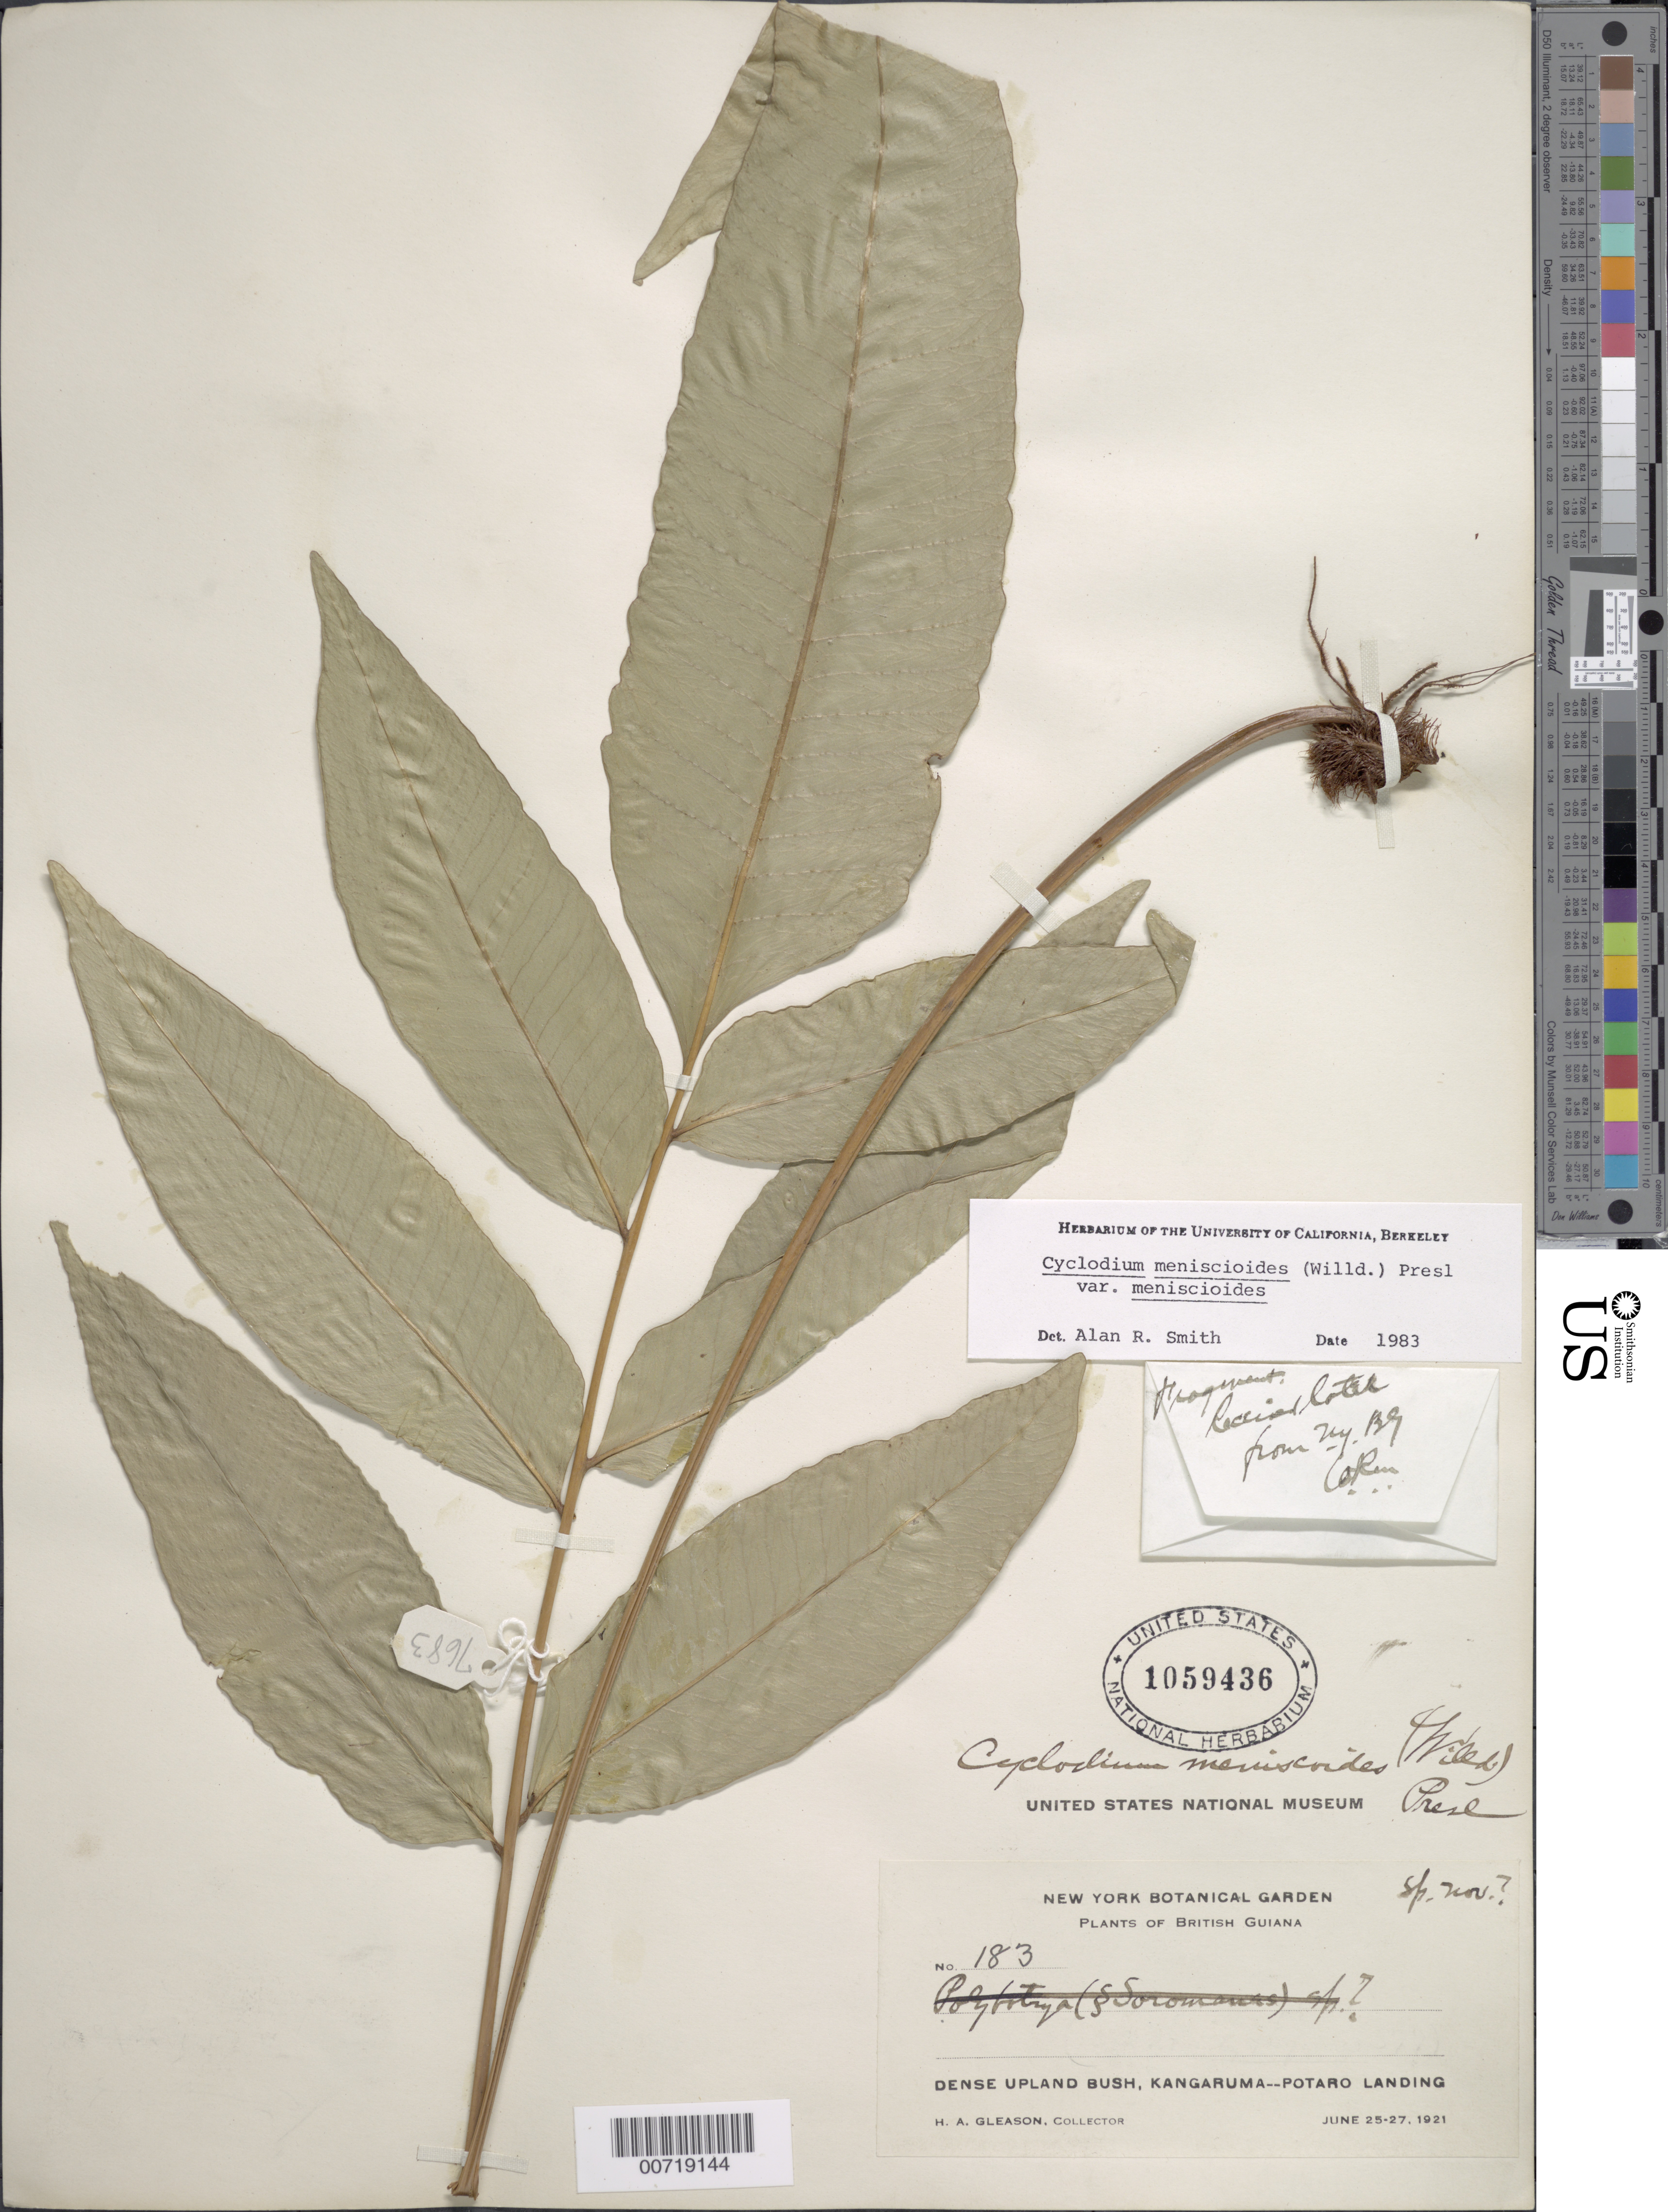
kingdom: Plantae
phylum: Tracheophyta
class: Polypodiopsida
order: Polypodiales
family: Dryopteridaceae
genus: Cyclodium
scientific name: Cyclodium meniscioides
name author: (Willd.) C. Presl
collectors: H. A. Gleason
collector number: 183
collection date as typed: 25-Jun-21 to 27-Jun-21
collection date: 1921-06-25/1921-06-27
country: Guyana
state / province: Potaro-Siparuni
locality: Kangaruma, Potaro Landing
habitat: Dense upland bush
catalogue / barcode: US 1059436